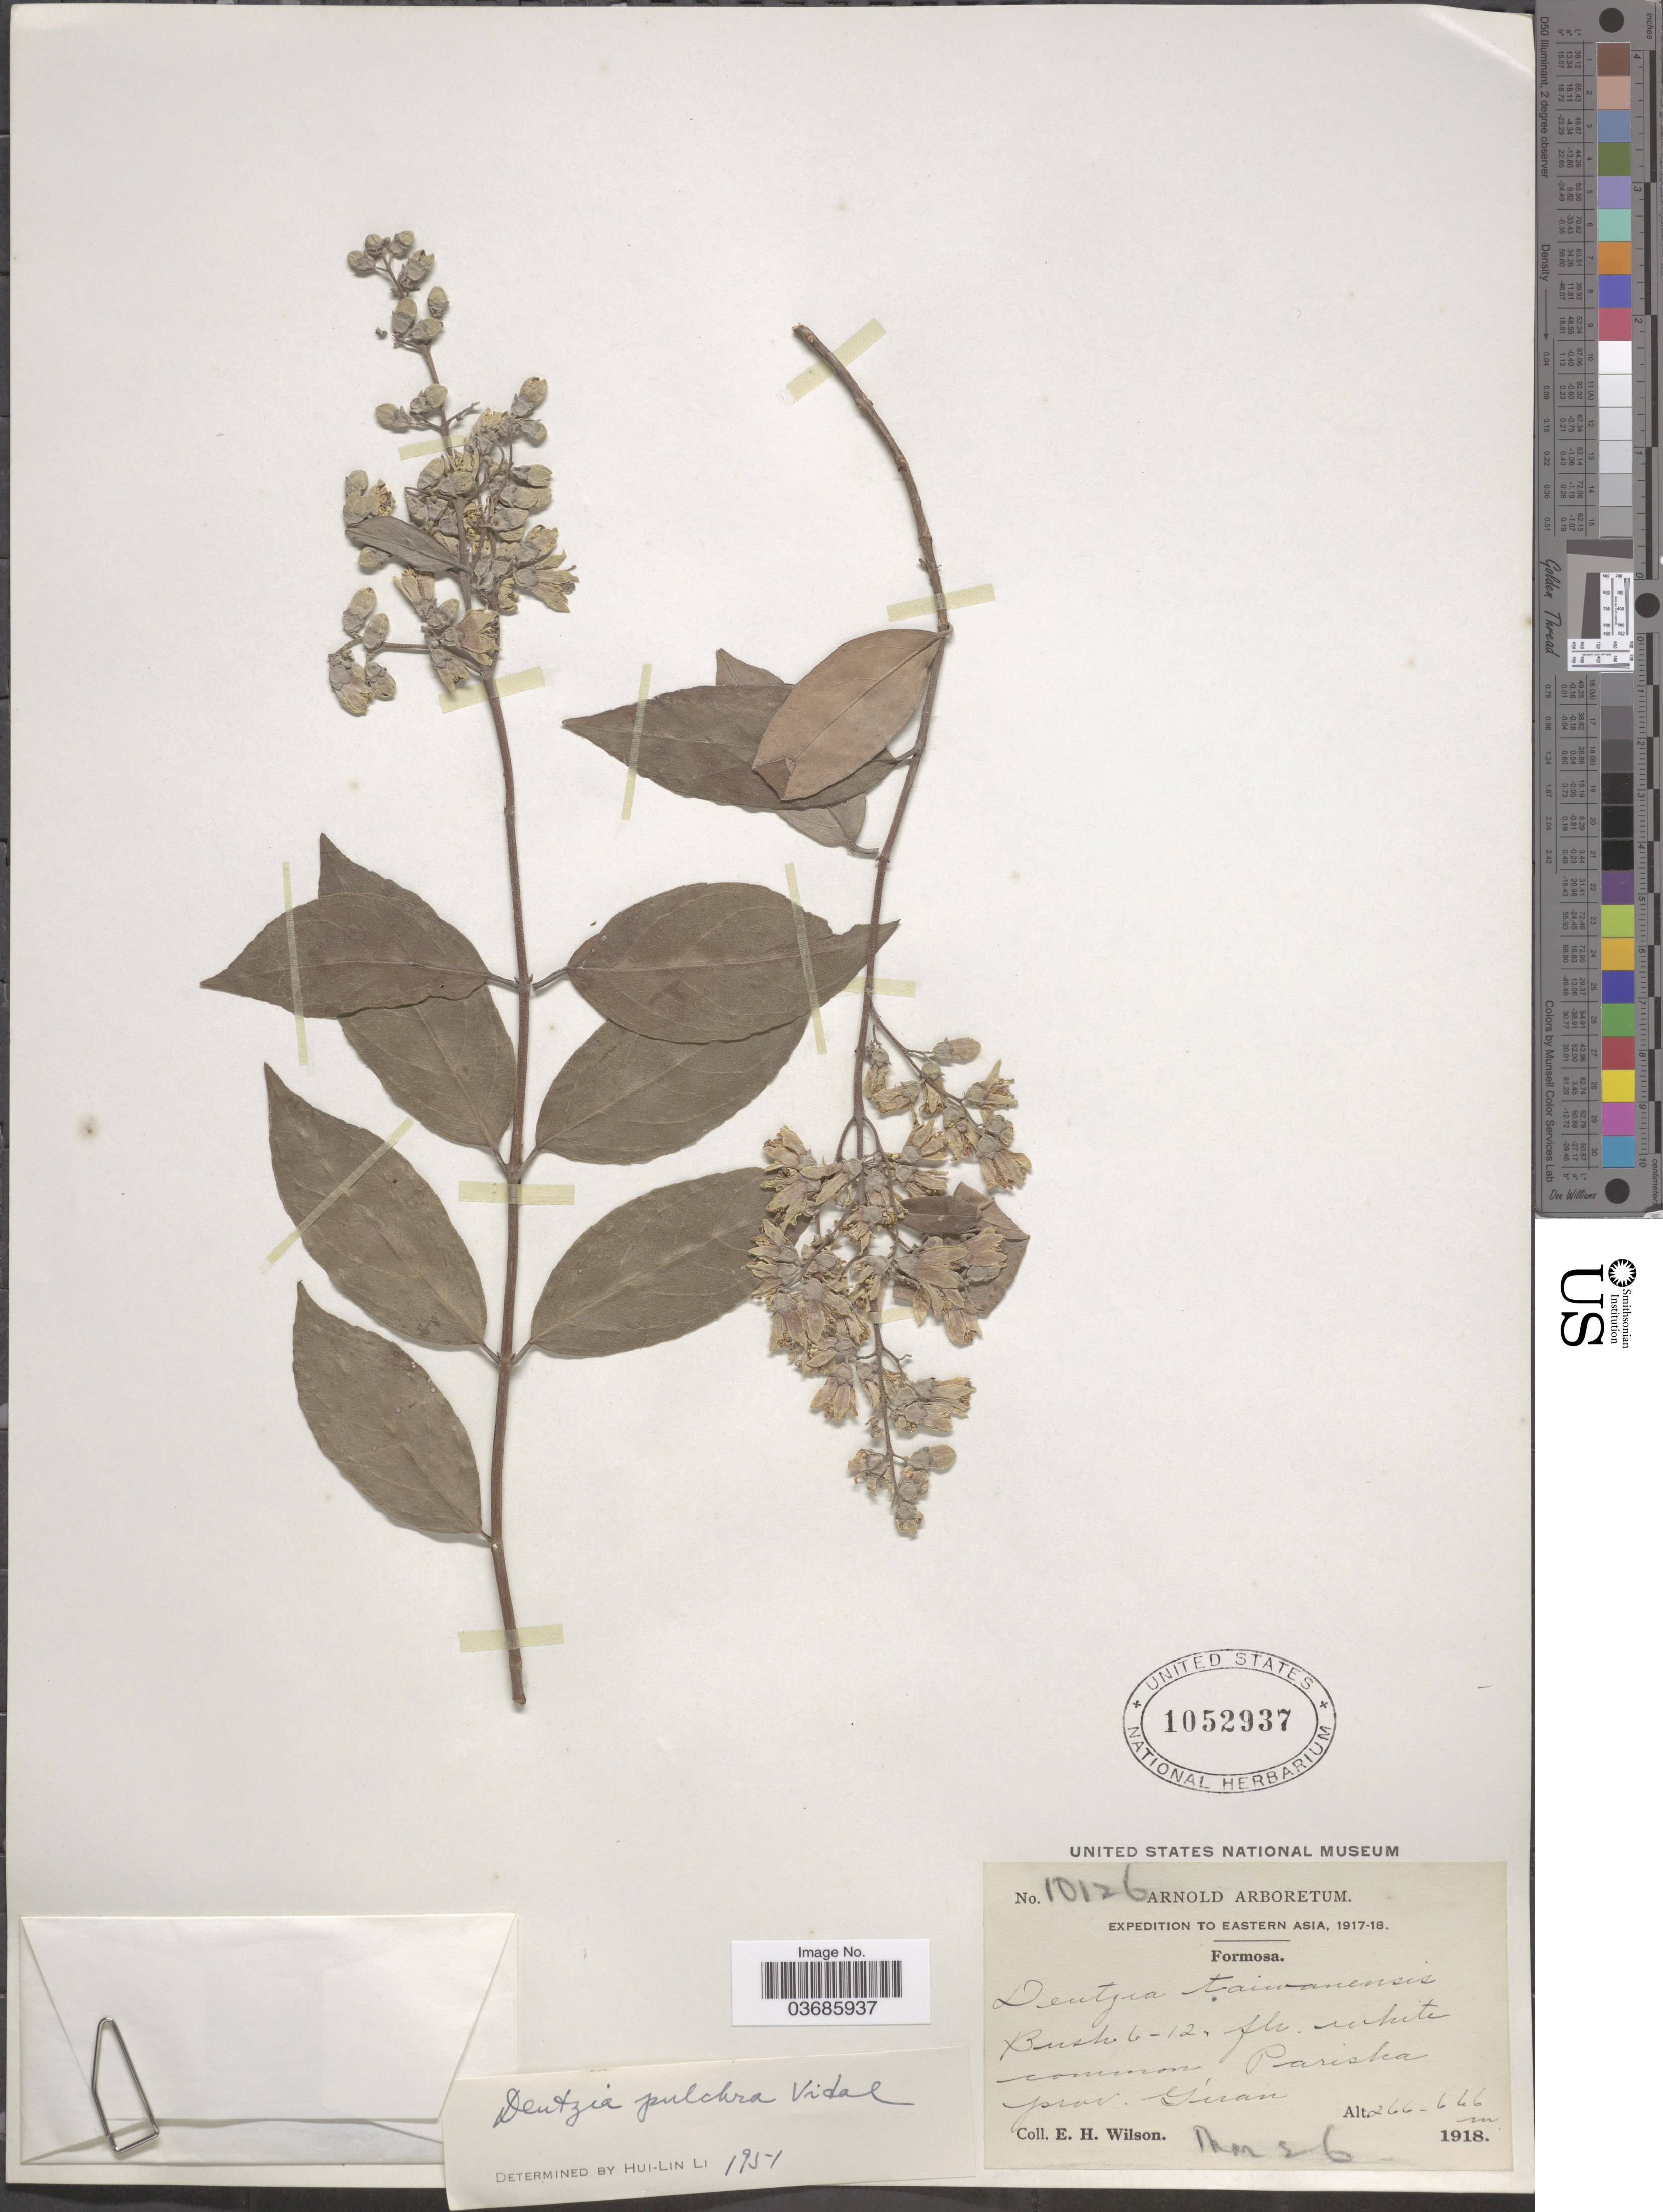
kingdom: Plantae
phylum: Tracheophyta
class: Magnoliopsida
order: Cornales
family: Hydrangeaceae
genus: Deutzia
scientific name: Deutzia pulchra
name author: Vidal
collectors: E. Wilson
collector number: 10126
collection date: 1918-03-26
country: Taiwan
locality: Expedition to Eastern Asia, 1917-18. Formosa. Pariska, prov. Giran.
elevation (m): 266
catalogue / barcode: US 1052937